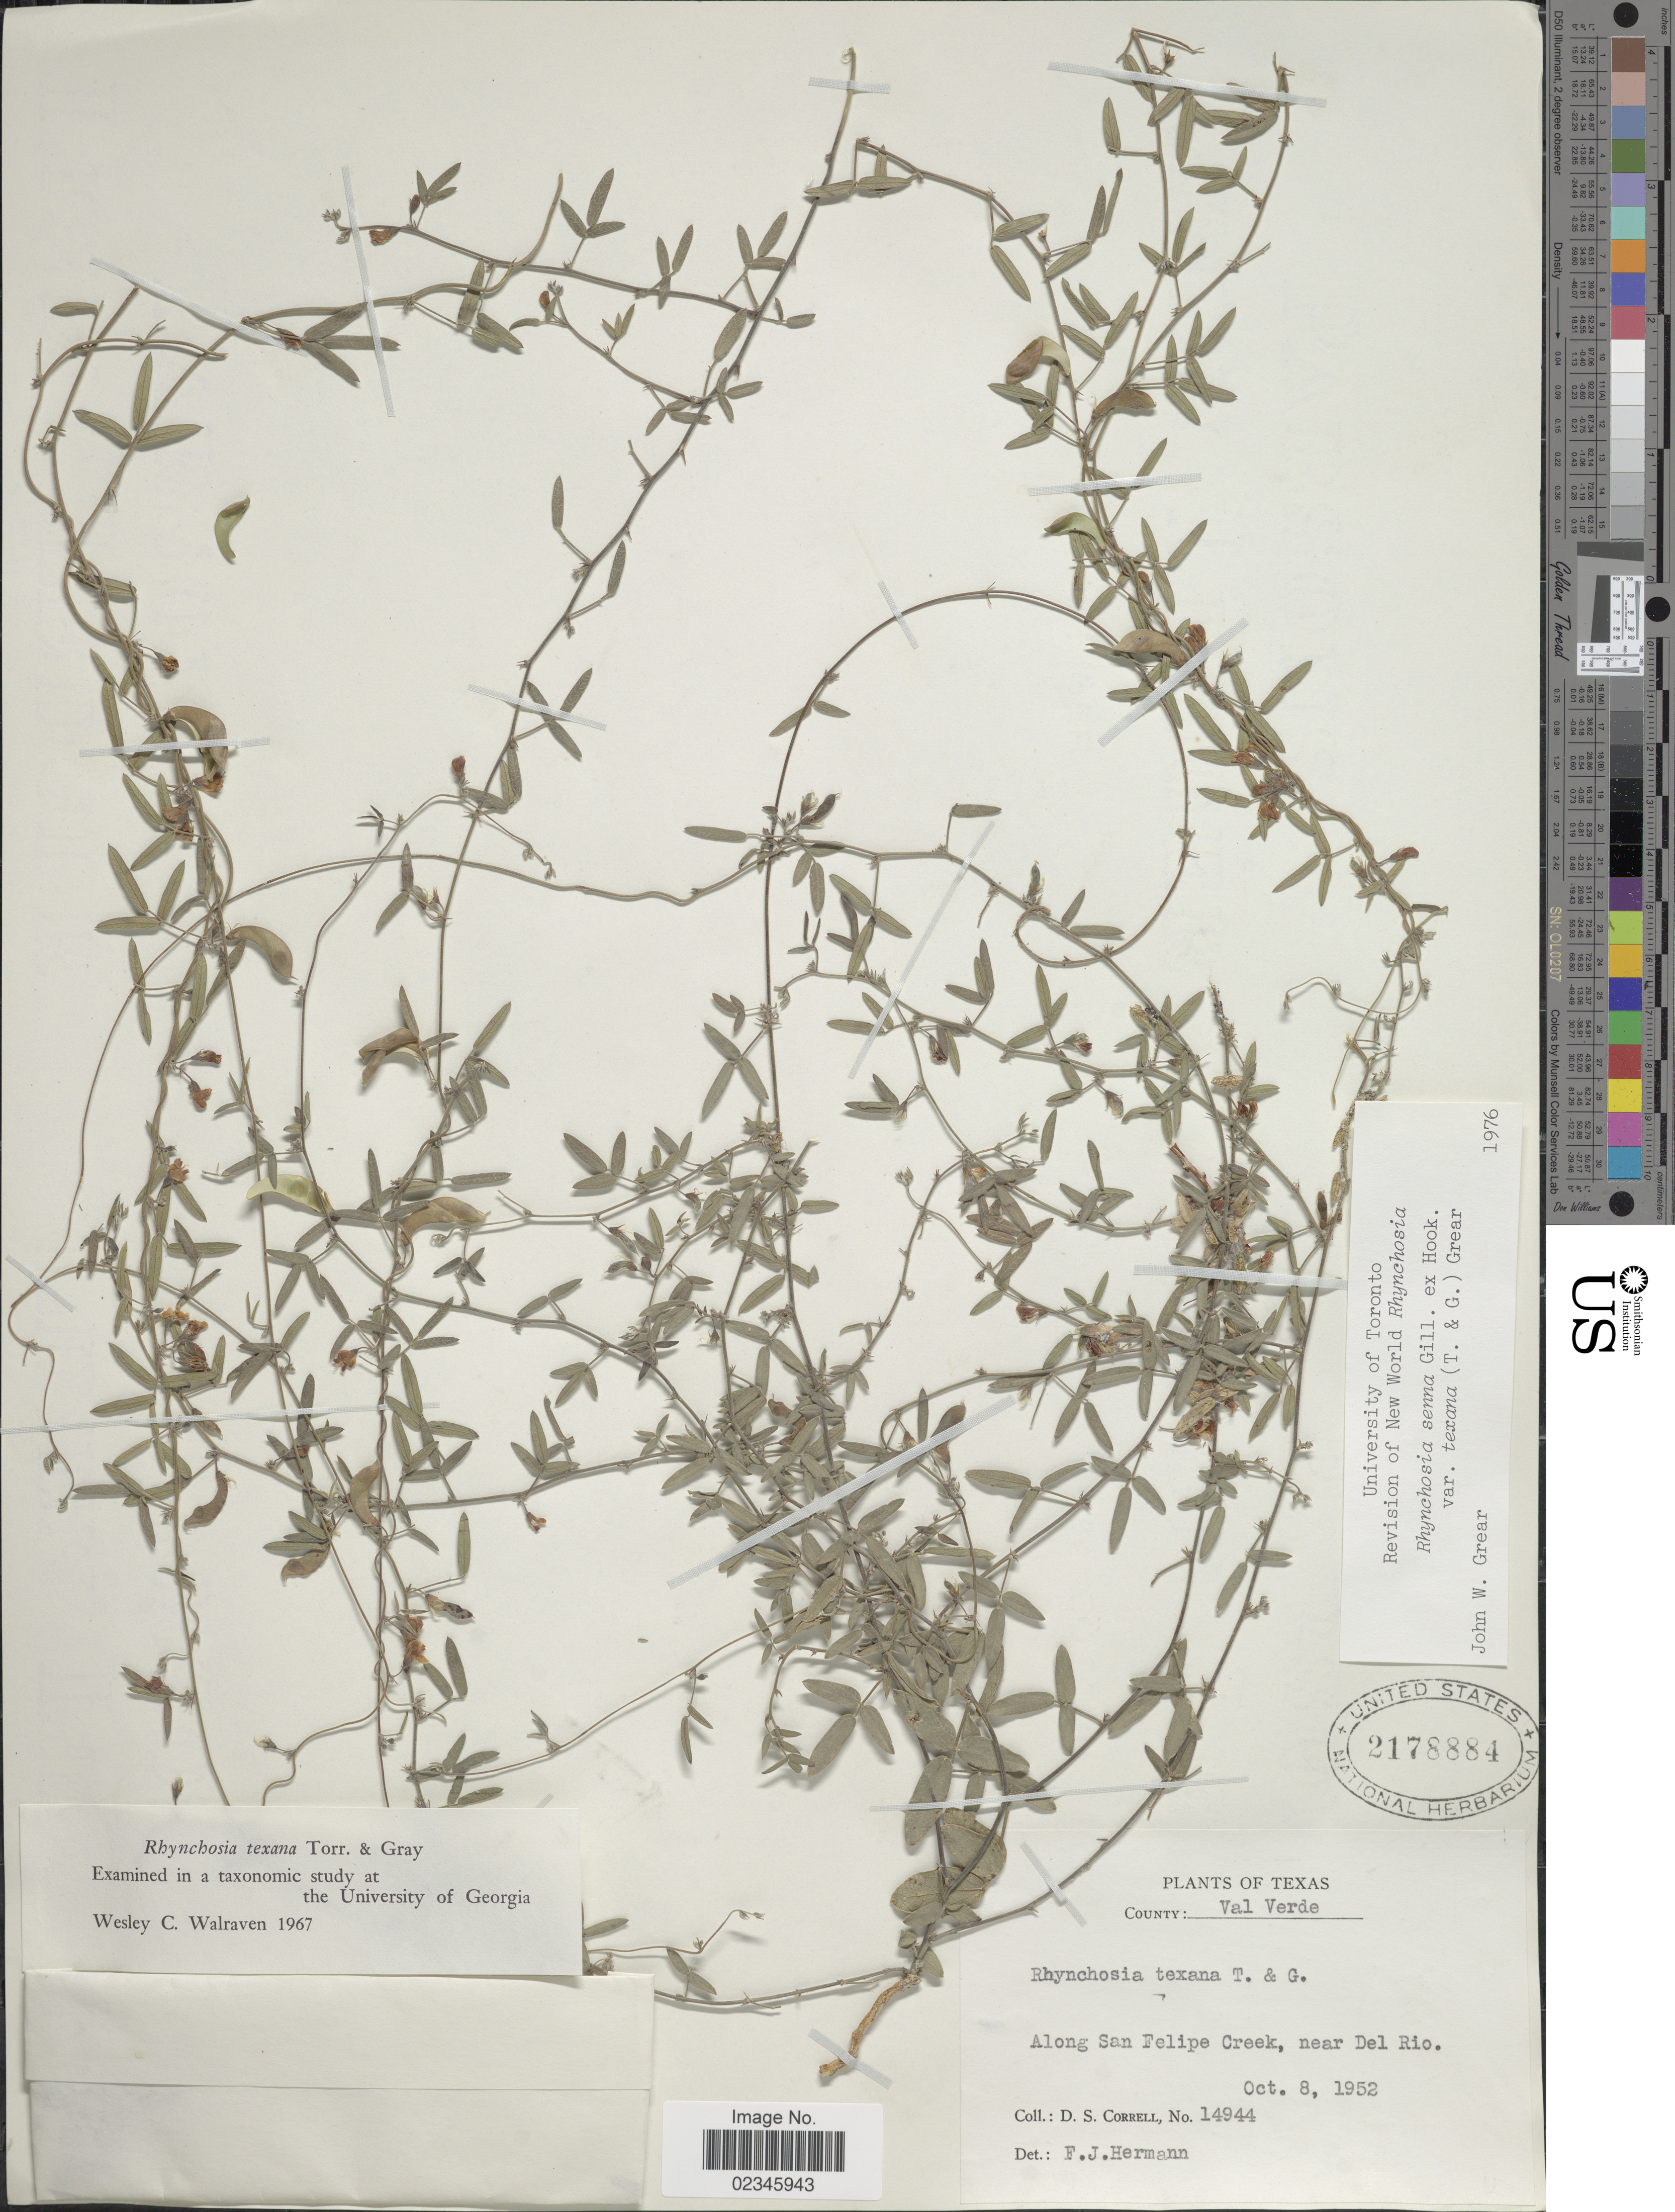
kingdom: Plantae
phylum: Tracheophyta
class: Magnoliopsida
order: Fabales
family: Fabaceae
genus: Rhynchosia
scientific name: Rhynchosia senna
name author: Gillies ex Hook.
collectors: D. S. Correll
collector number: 14944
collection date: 1952-10-08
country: United States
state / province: Texas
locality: County: Val Verde, along San Felipe Creek, near Del Rio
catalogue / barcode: US 2178884